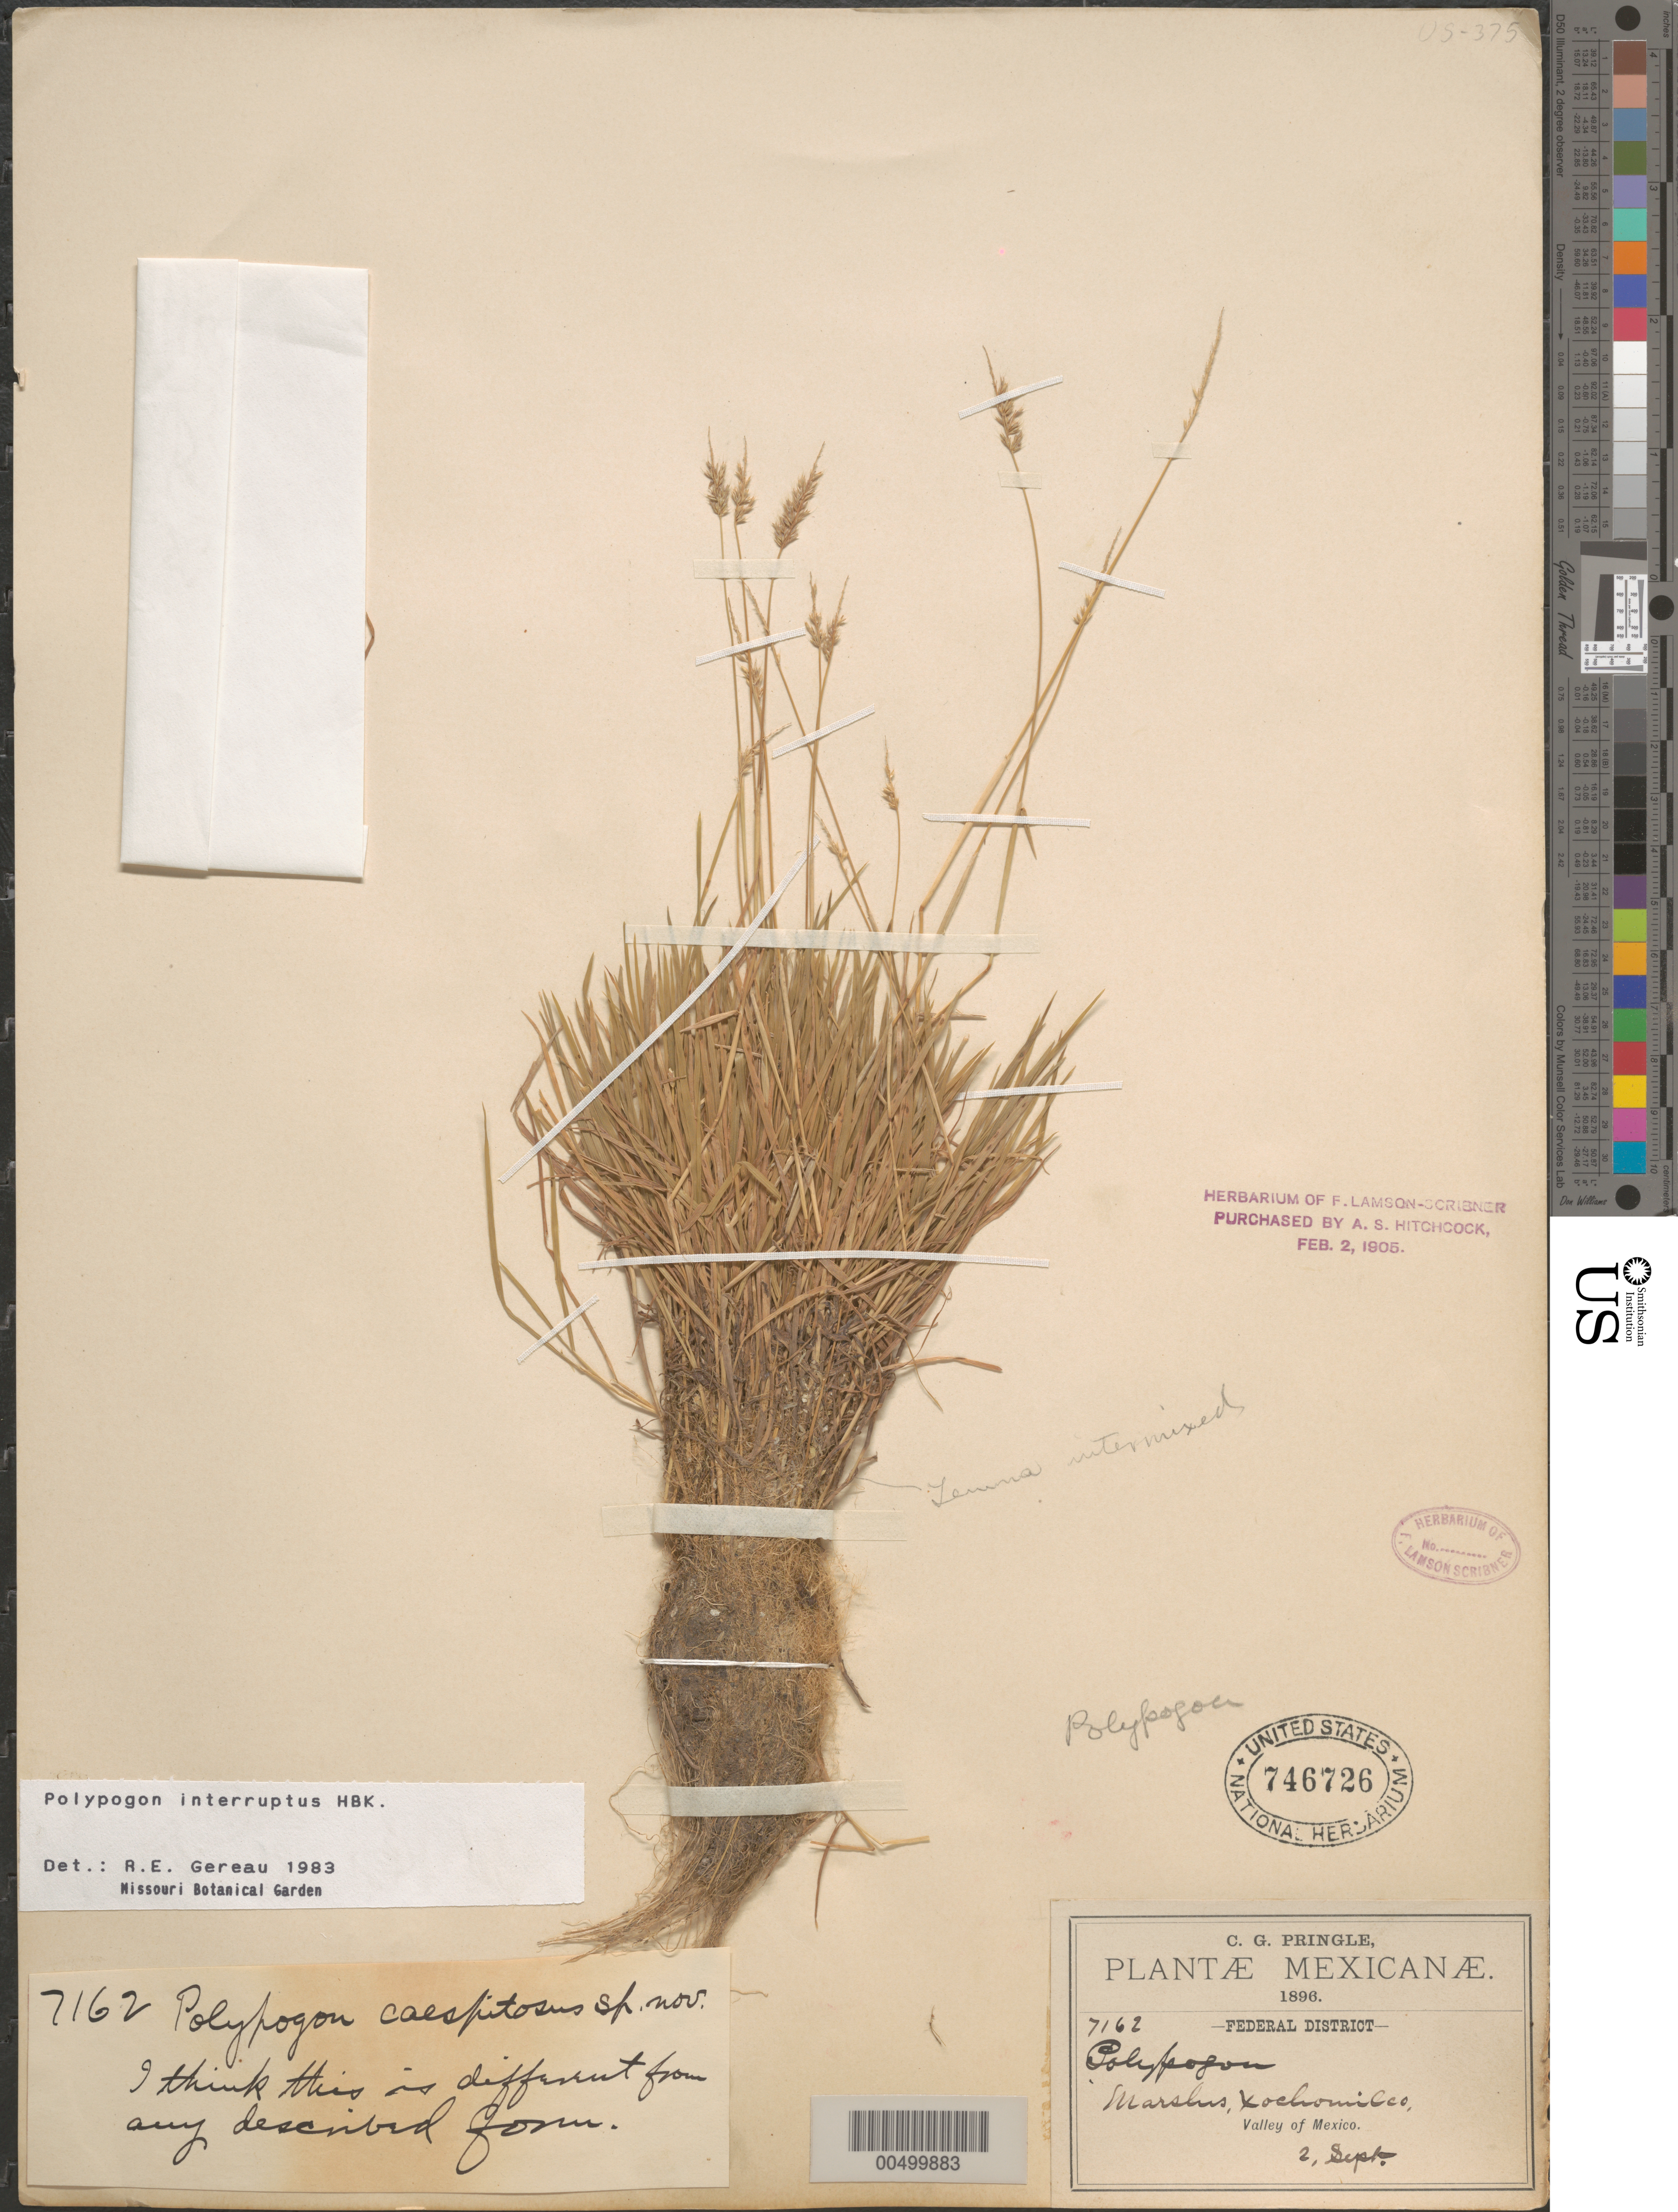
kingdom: Plantae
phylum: Tracheophyta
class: Liliopsida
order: Poales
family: Poaceae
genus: Polypogon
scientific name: Polypogon interruptus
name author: Kunth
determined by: Gereau, R. E.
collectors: C. G. Pringle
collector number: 7162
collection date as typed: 2 Sep 1896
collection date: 1896-09-02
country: Mexico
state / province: Distrito Federal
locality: Valley of Mexico, Xochimilco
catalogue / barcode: US 746726